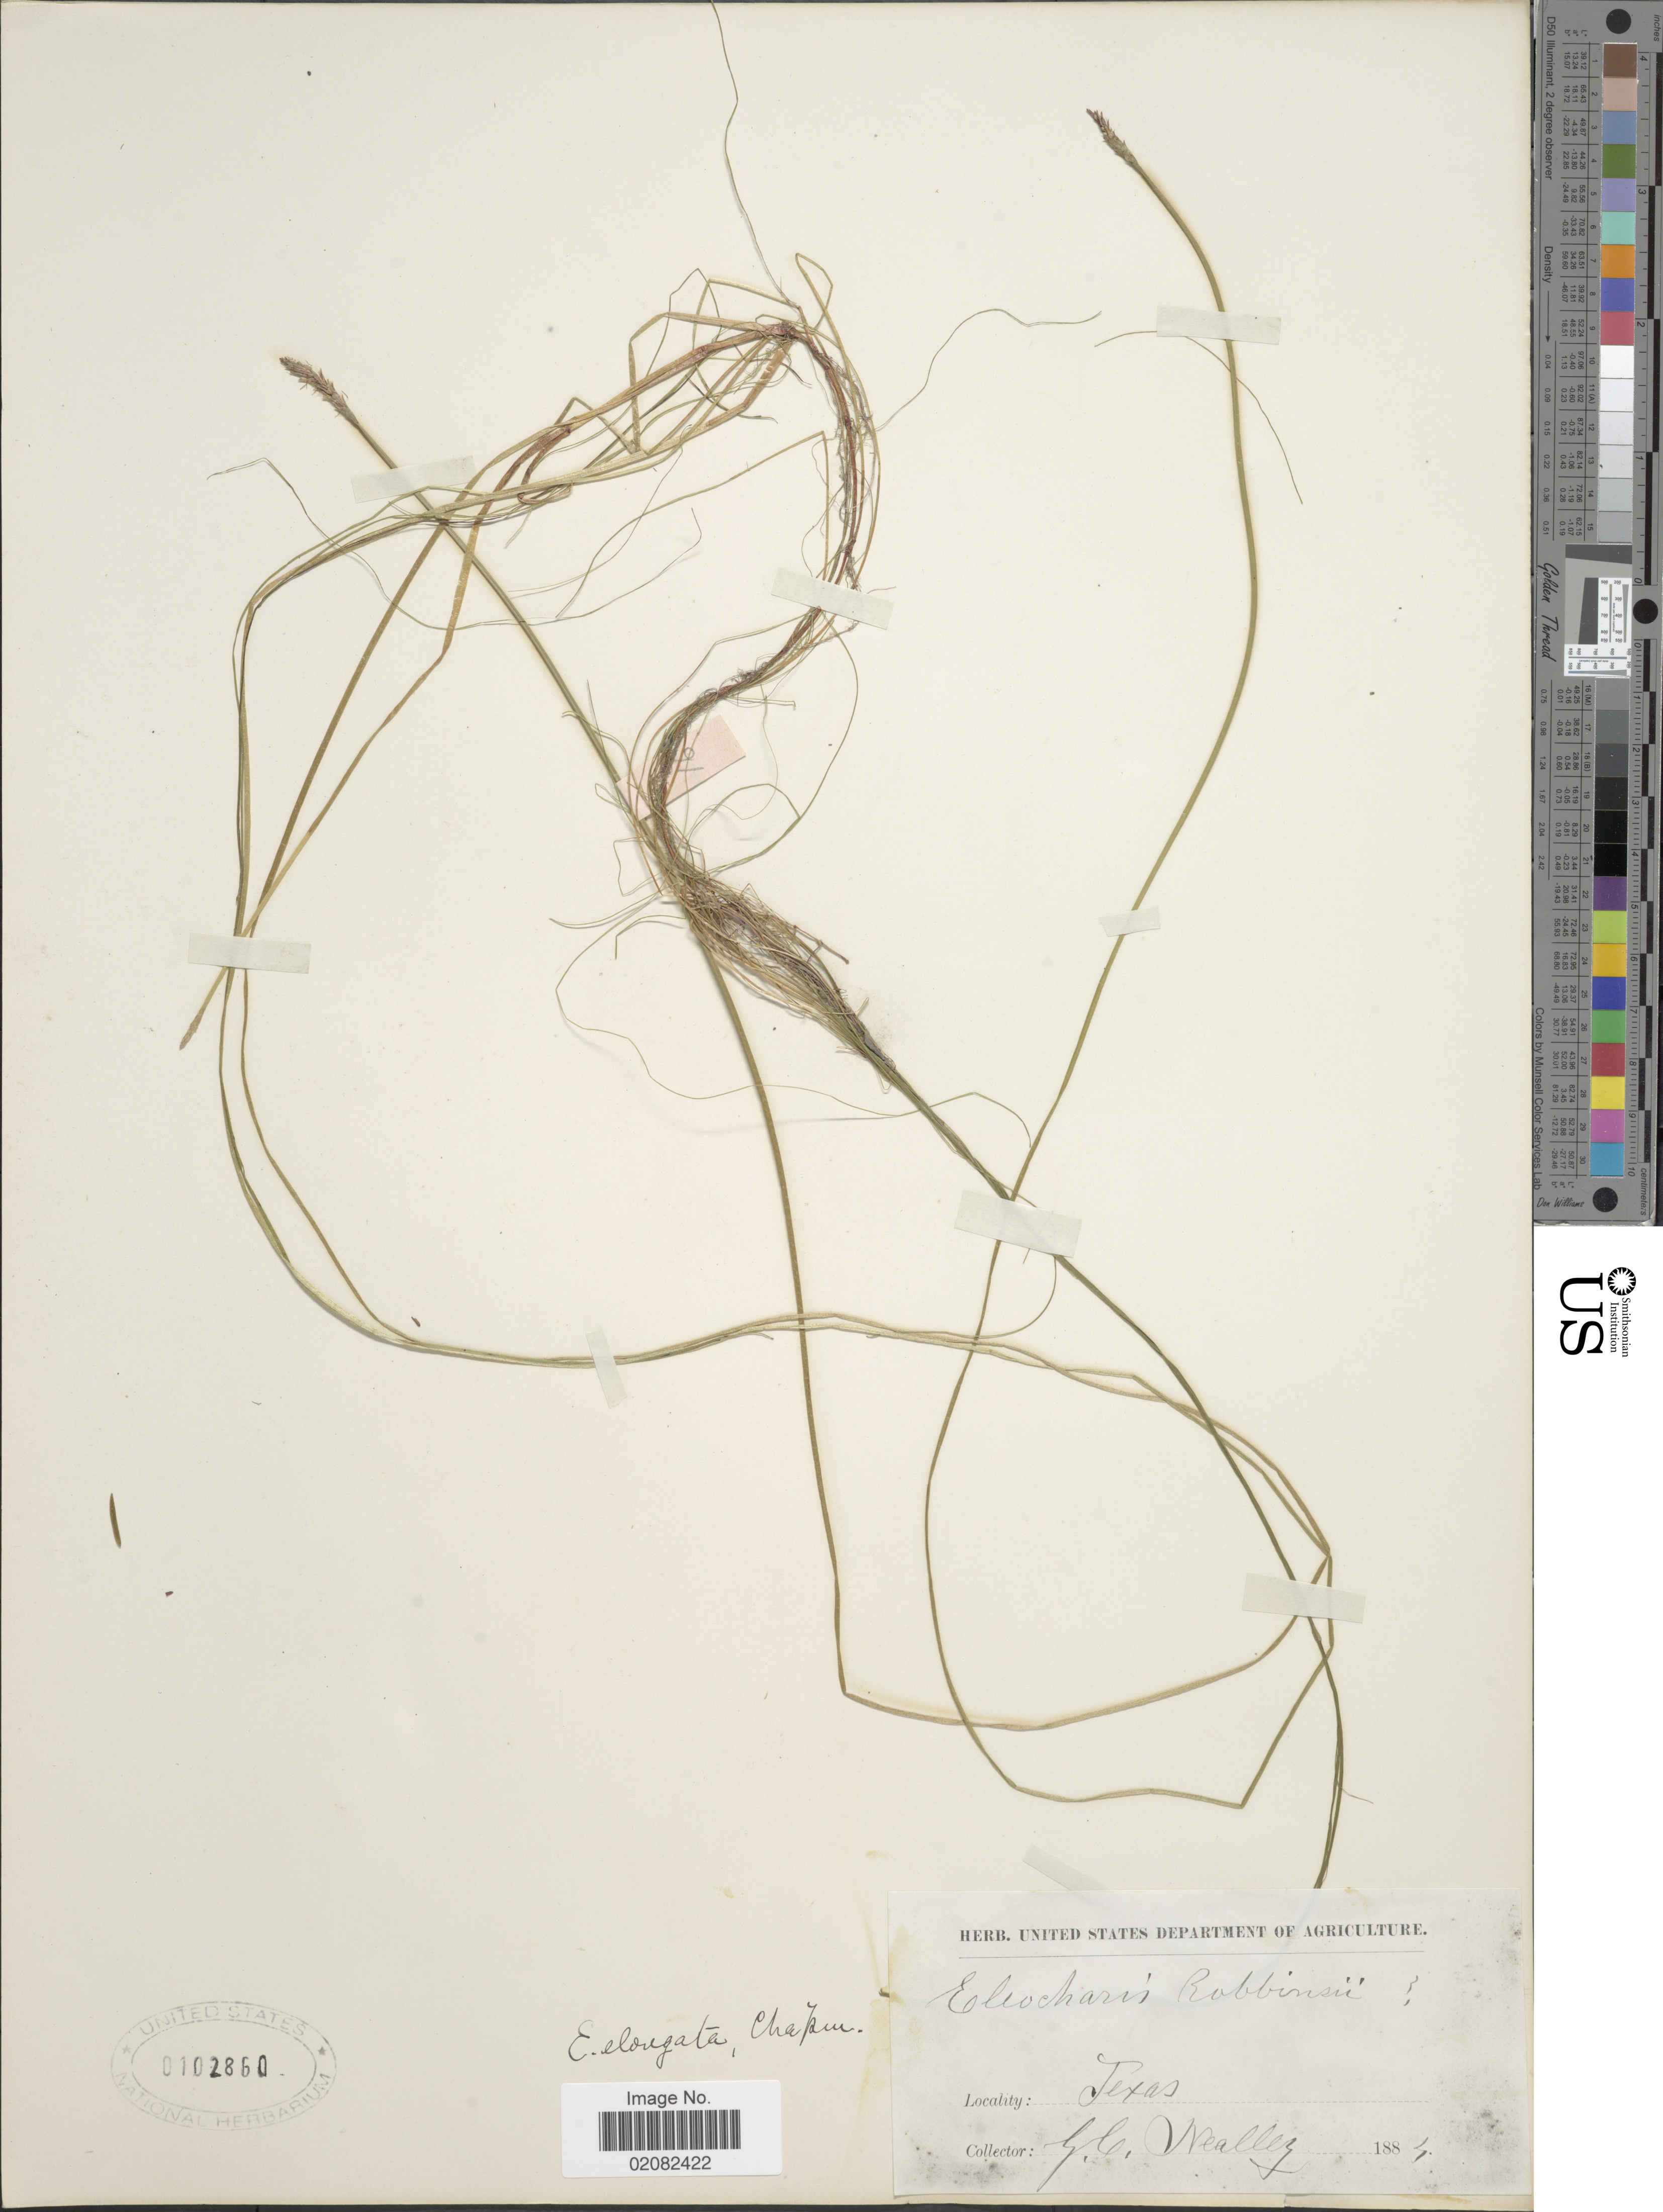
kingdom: Plantae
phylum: Tracheophyta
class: Liliopsida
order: Poales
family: Cyperaceae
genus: Eleocharis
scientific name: Eleocharis elongata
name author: Chapm.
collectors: G. C. Nealley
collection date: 1884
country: United States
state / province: Texas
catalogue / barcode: US 102860